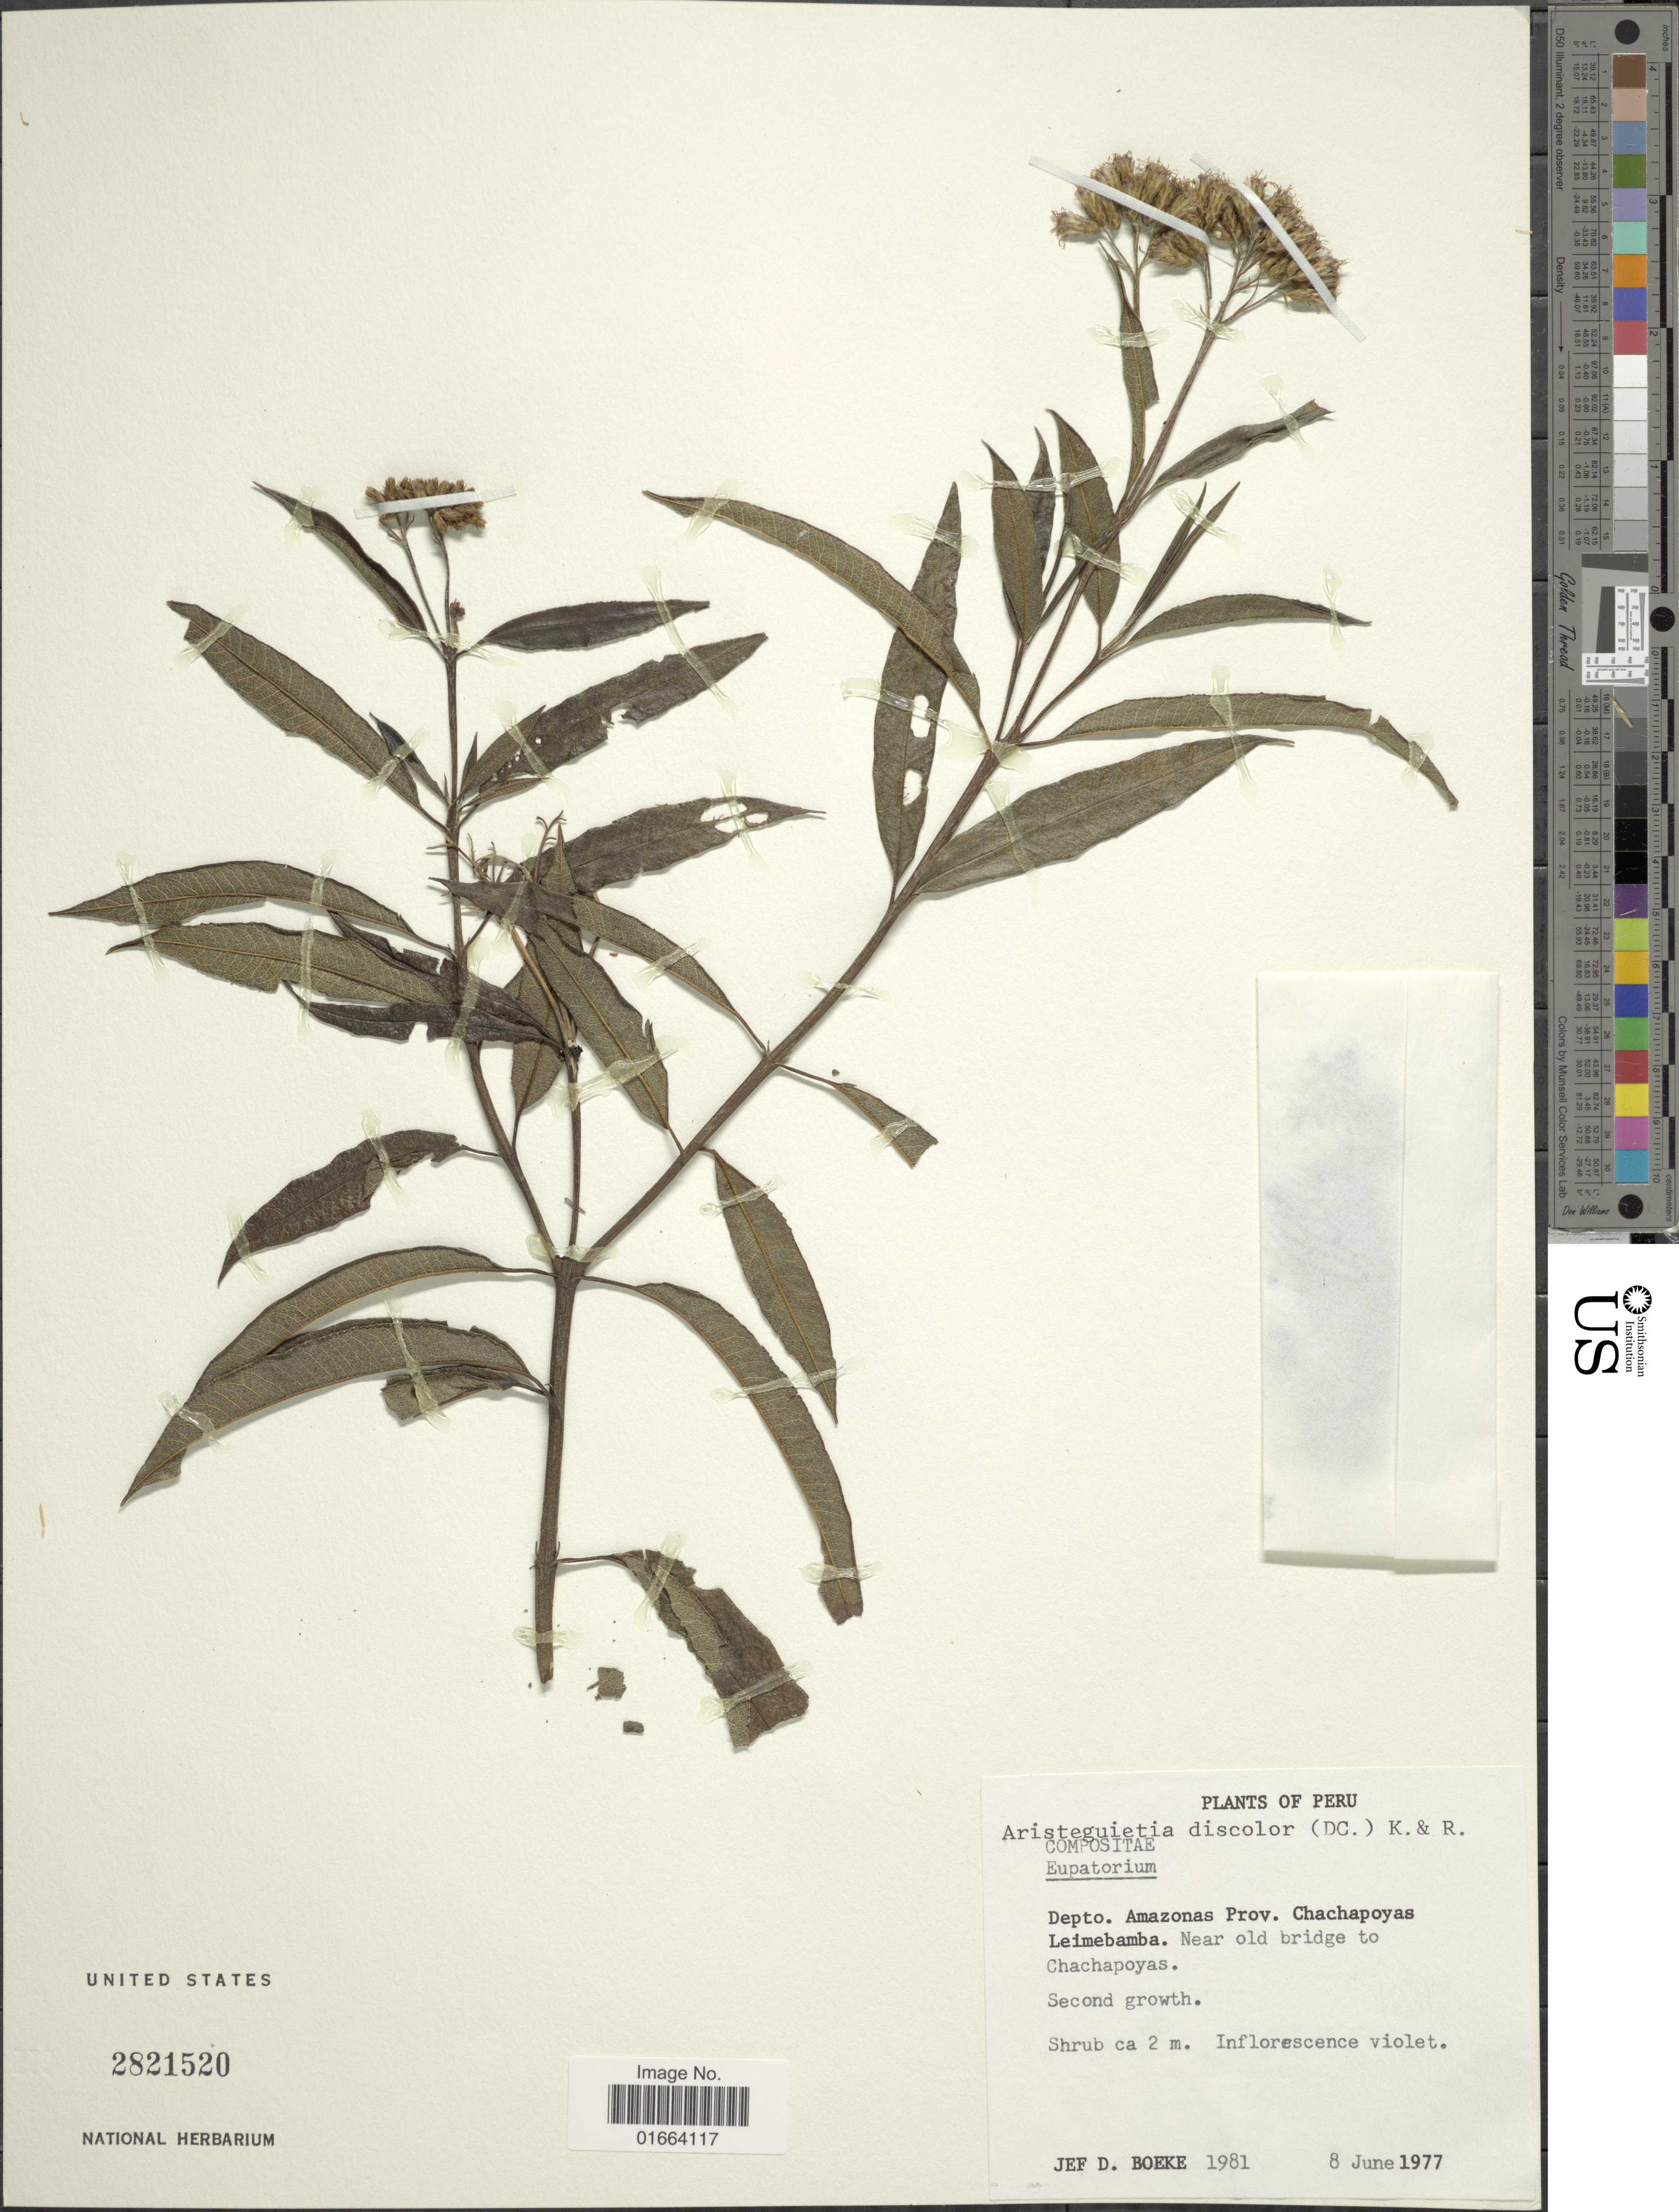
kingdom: Plantae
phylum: Tracheophyta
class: Magnoliopsida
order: Asterales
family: Asteraceae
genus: Aristeguietia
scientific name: Aristeguietia discolor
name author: (DC.) R.M. King & H. Rob.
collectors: J. D. Boeke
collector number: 1981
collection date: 1977-06-08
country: Peru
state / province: Amazonas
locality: Prov. Chachapoyas Leimebamba. Near old bridge to Chachapoyas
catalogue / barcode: US 2821520